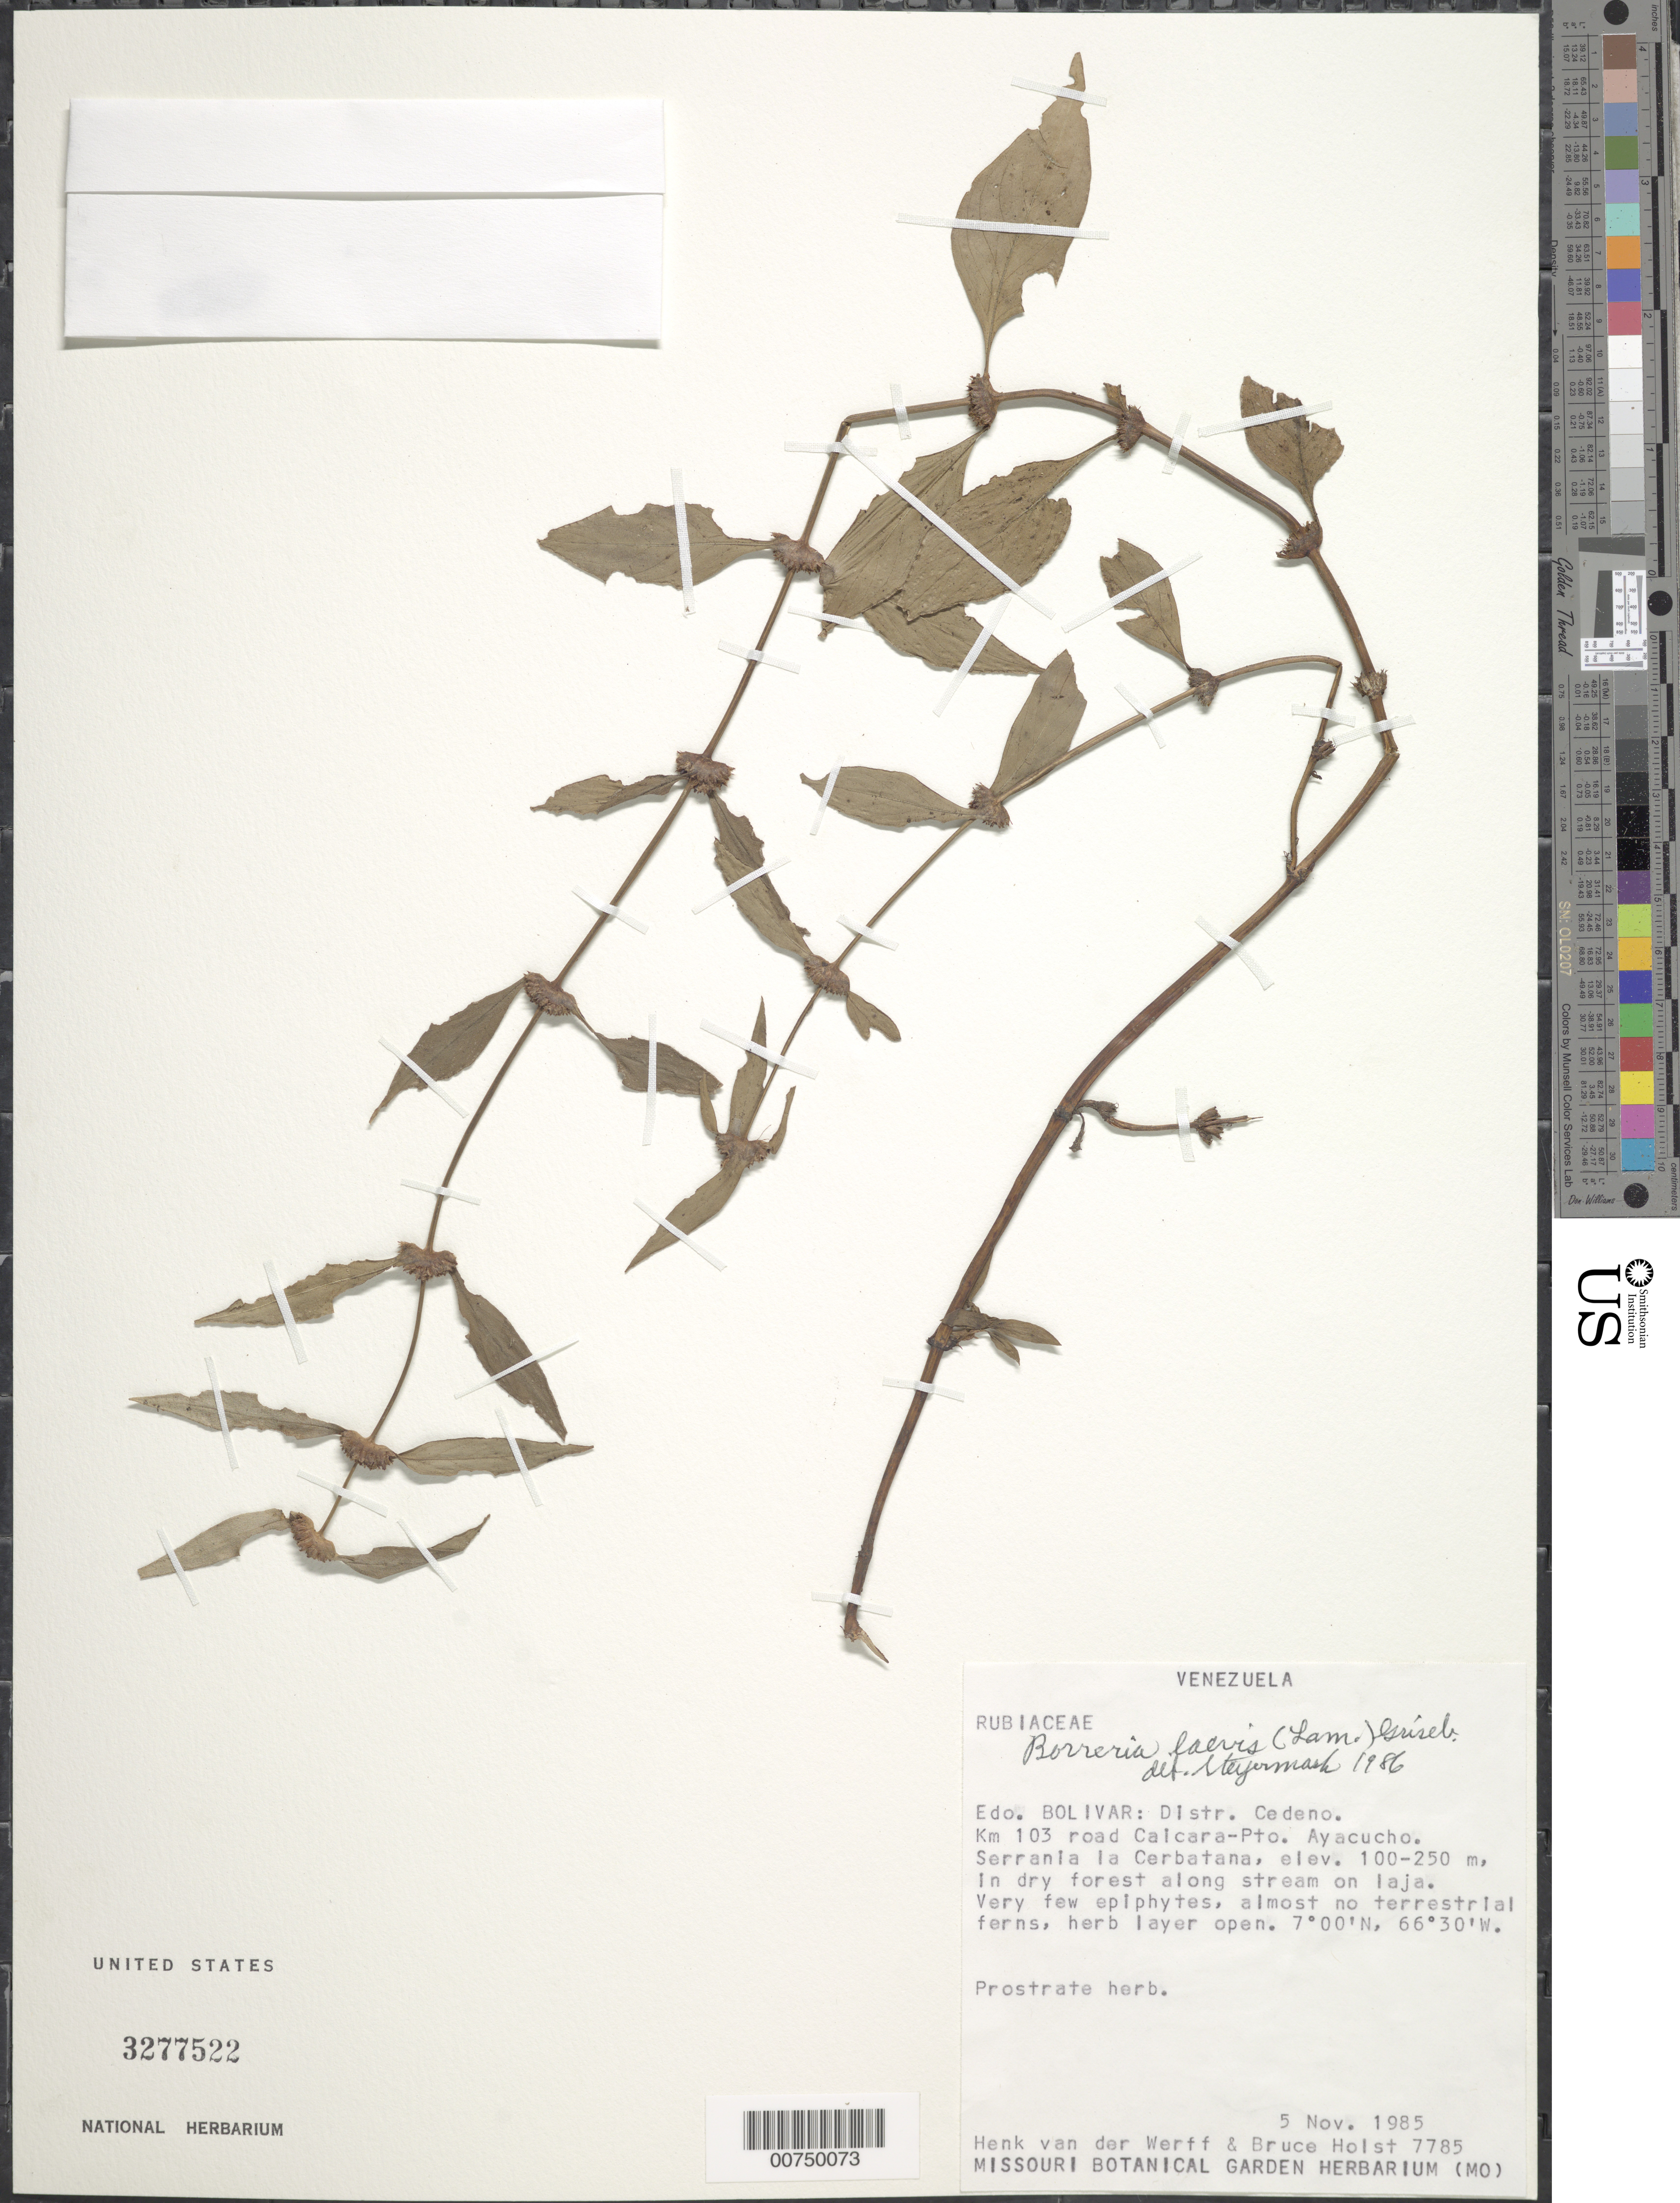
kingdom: Plantae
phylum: Tracheophyta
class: Magnoliopsida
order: Gentianales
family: Rubiaceae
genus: Borreria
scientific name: Borreria laevis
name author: (Lam.) Griseb.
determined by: Steyermark, Julian A., (VEN)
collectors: H. van der Werff & B. Holst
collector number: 7785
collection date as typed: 5-Nov-85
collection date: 1985-11-05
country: Venezuela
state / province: Bolívar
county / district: Cedeño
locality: Caicara del Orinoco - Puerto Ayacucho carretera, km 103, Serrania la Cerbatana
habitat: Dry forest along stream on laja; very few epiphytes, almost no terretrial ferns, herb layer open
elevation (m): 100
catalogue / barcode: US 3277522